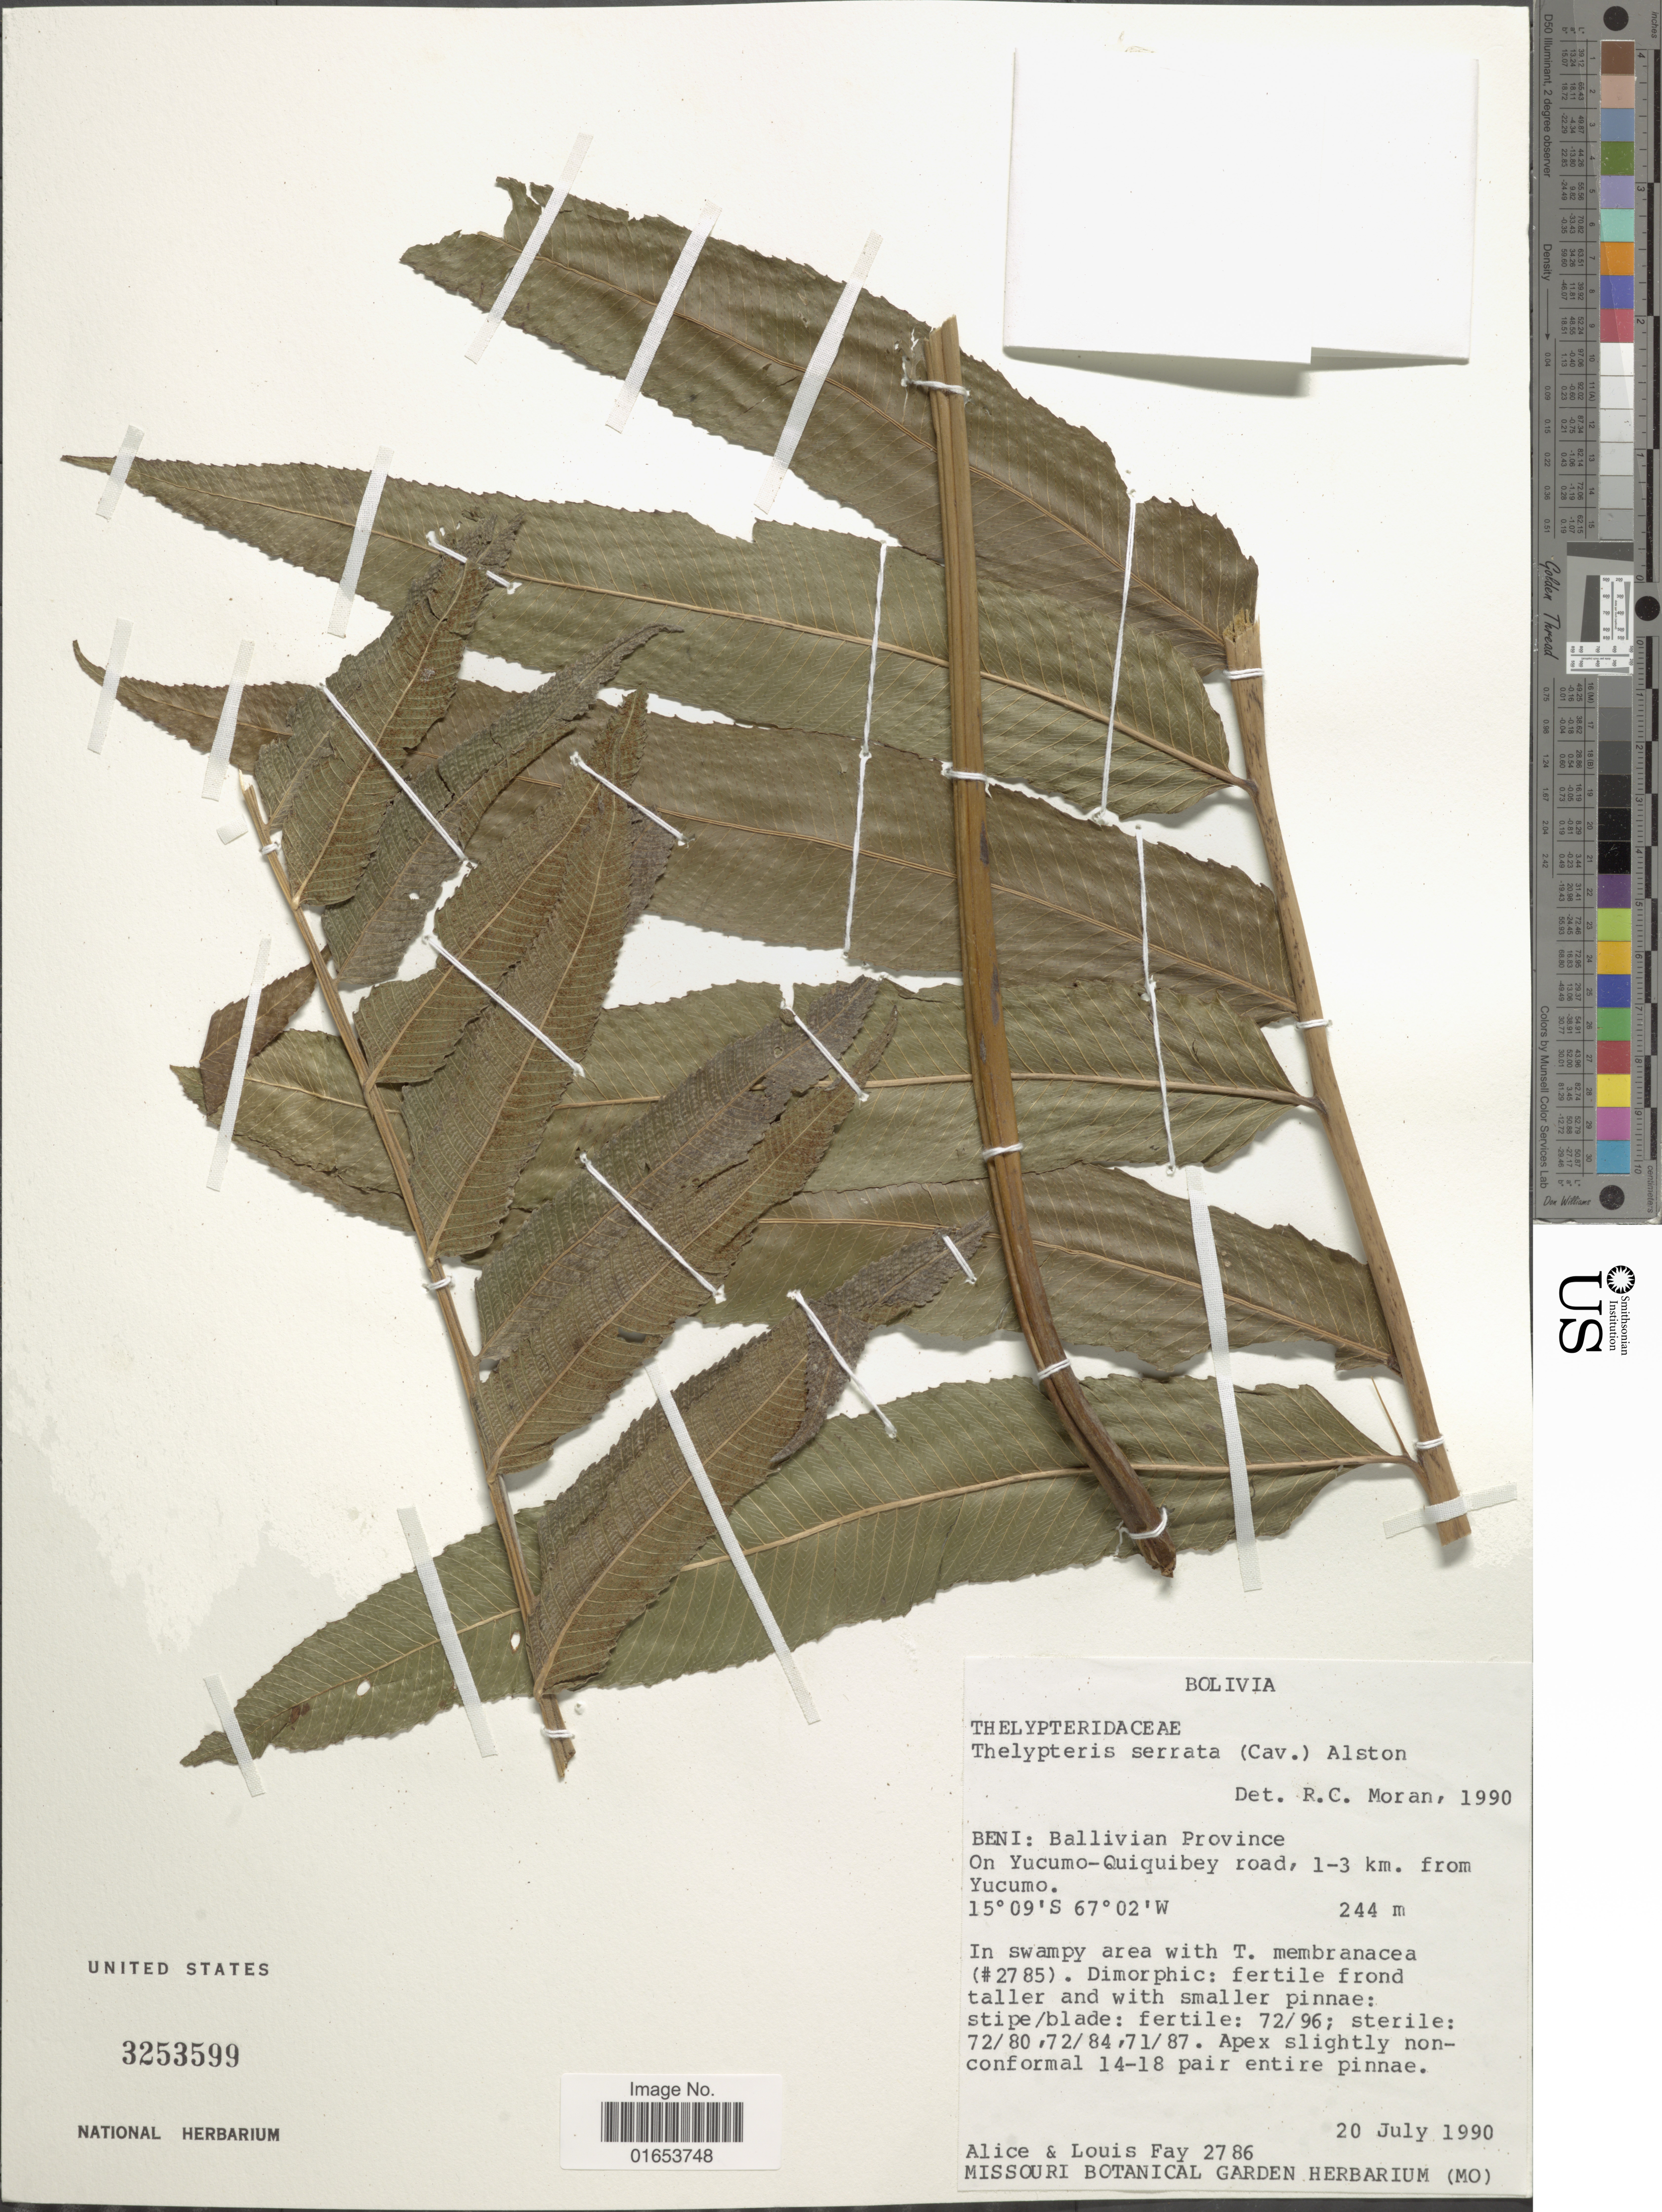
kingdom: Plantae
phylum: Tracheophyta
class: Polypodiopsida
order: Polypodiales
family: Thelypteridaceae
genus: Meniscium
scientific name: Meniscium serratum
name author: Cav.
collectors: A. Fay & L. Fay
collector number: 2786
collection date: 1990-07-02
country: Bolivia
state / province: Beni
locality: Ballivian Province. On Yucumo-Quiquibey road, 1-3 km. from Yucumo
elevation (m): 244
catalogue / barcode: US 3253599